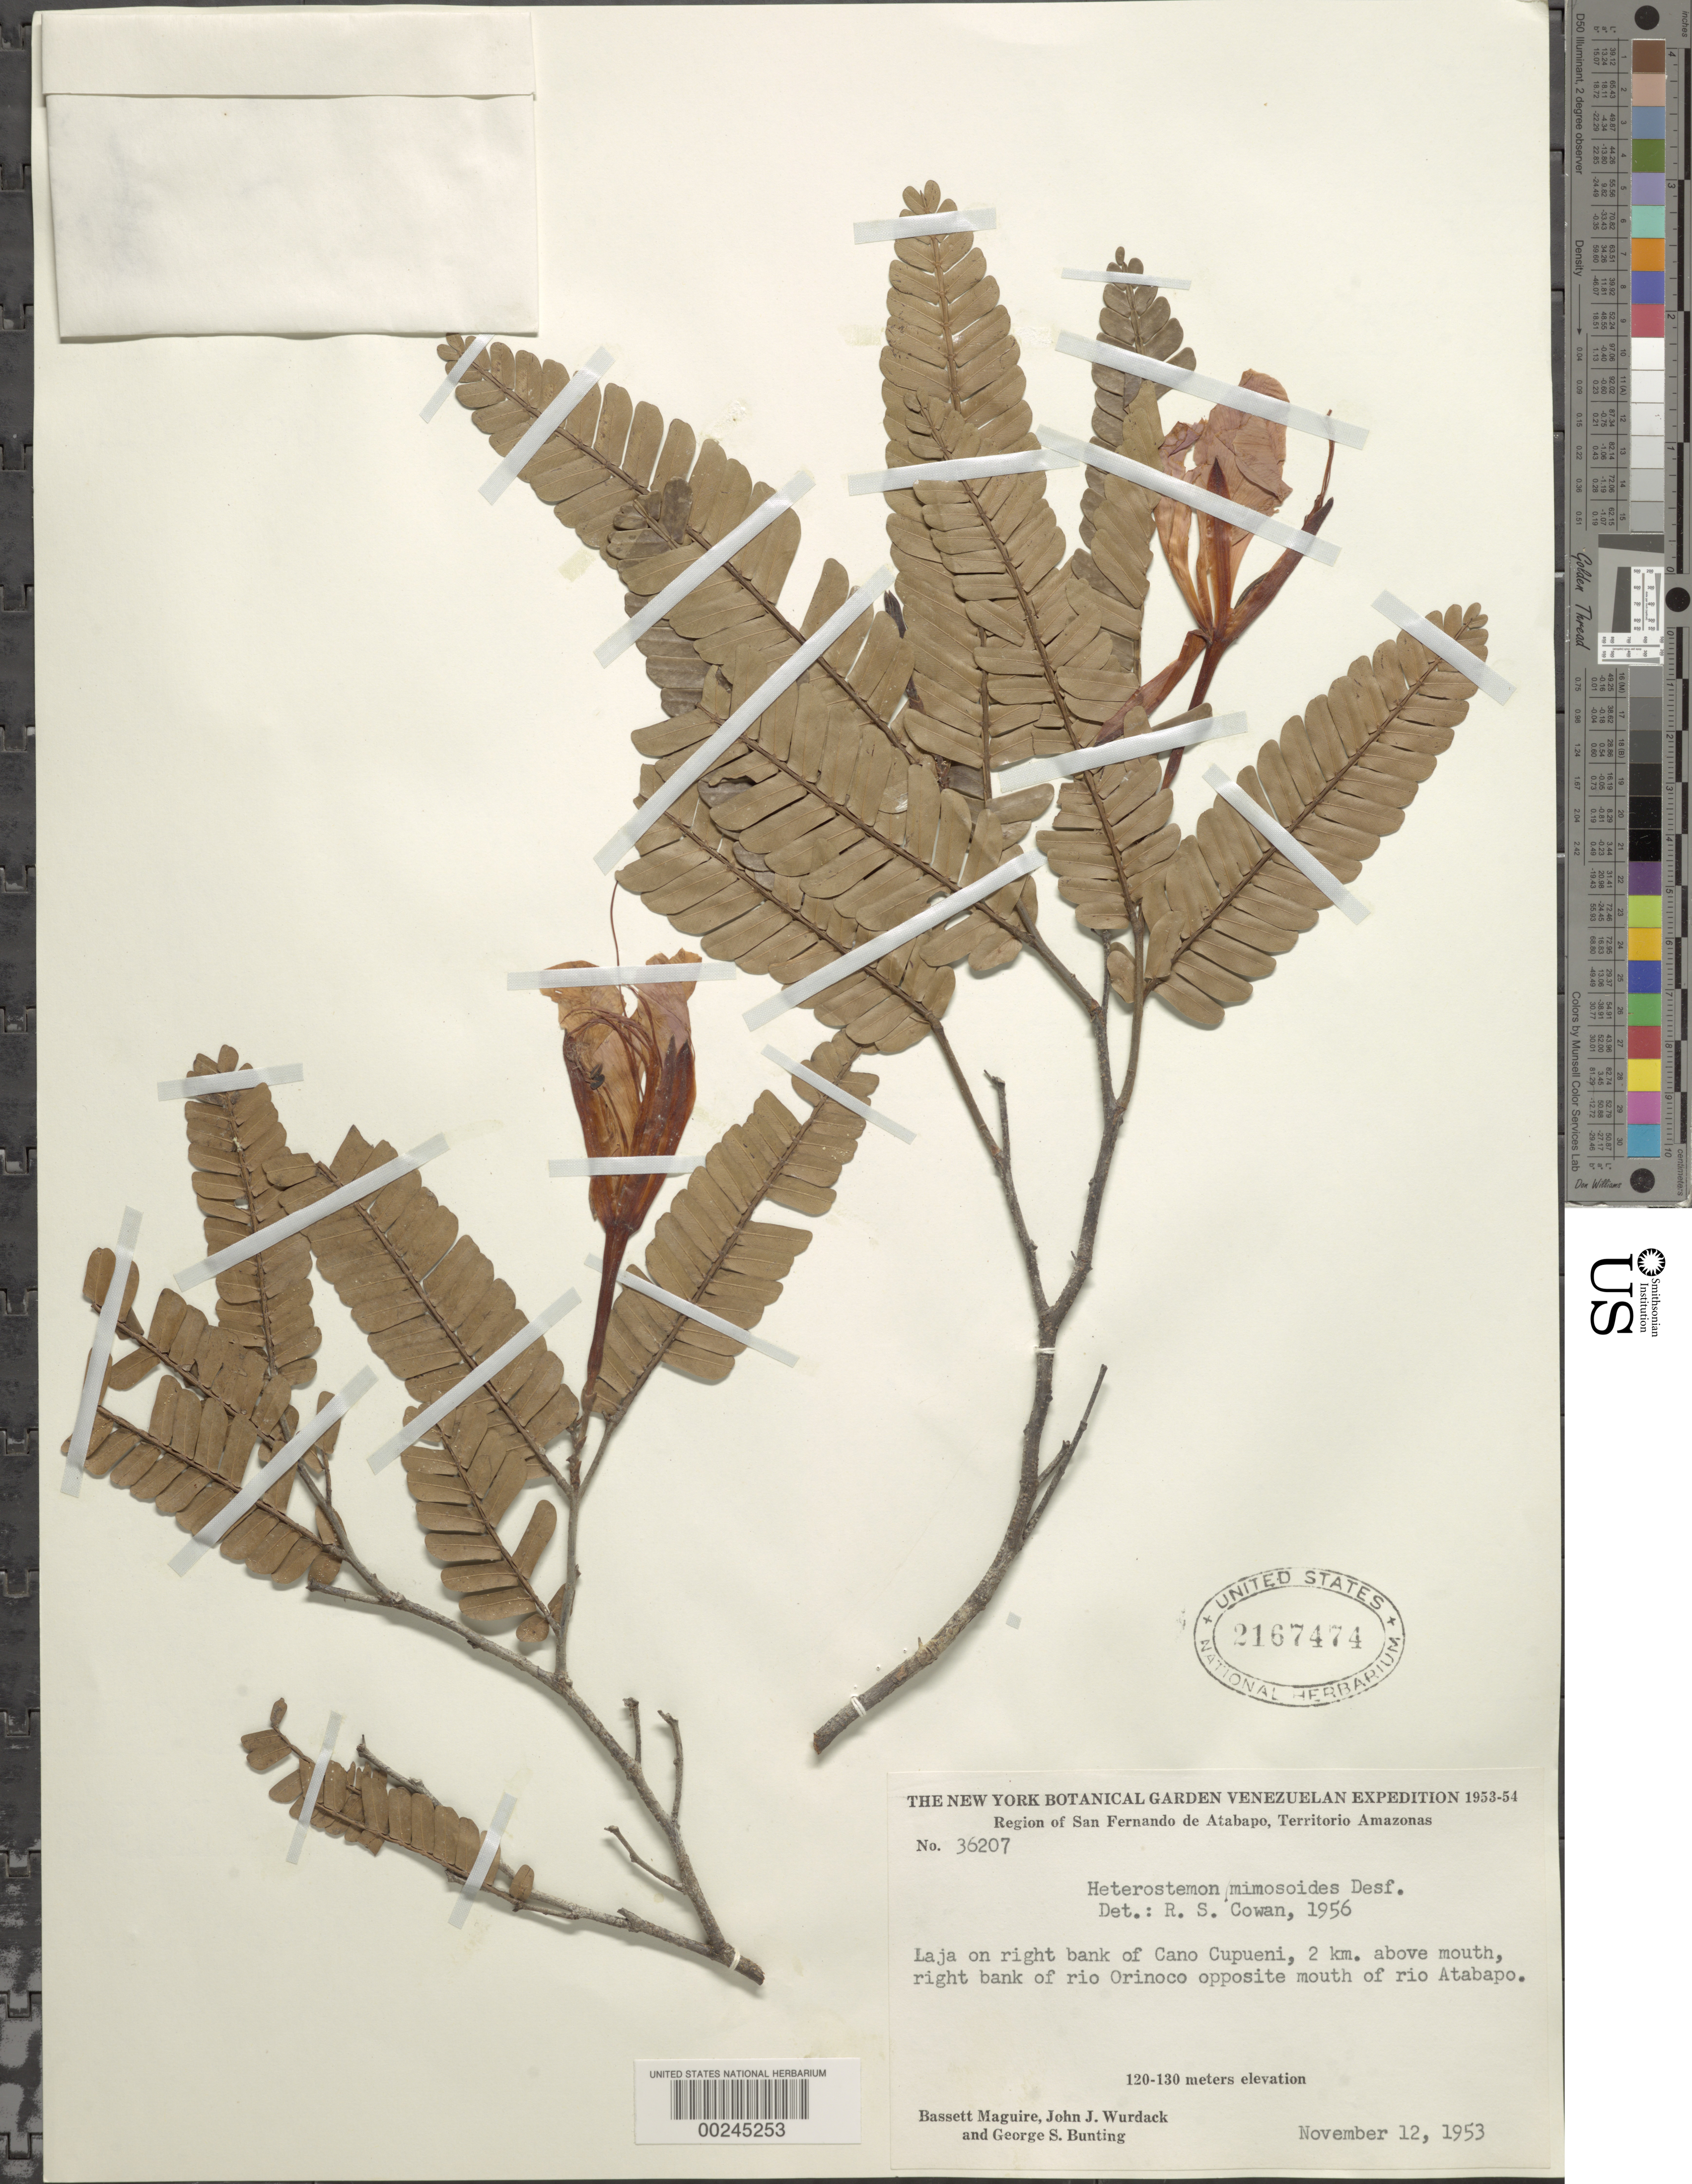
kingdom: Plantae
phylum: Tracheophyta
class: Magnoliopsida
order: Fabales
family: Fabaceae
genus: Heterostemon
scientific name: Heterostemon mimosoides var. mimosoides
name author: Desf.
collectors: B. Maguire, J. J. Wurdack & G. S. Bunting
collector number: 36207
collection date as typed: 12 Nov 1953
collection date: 1953-11-12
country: Venezuela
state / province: Amazonas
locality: Laja on right bank of cano cupueni, 2 km above mouth, right bank of rio orinoco opposite mouth of Rio Atabapo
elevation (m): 120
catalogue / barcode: US 2167474